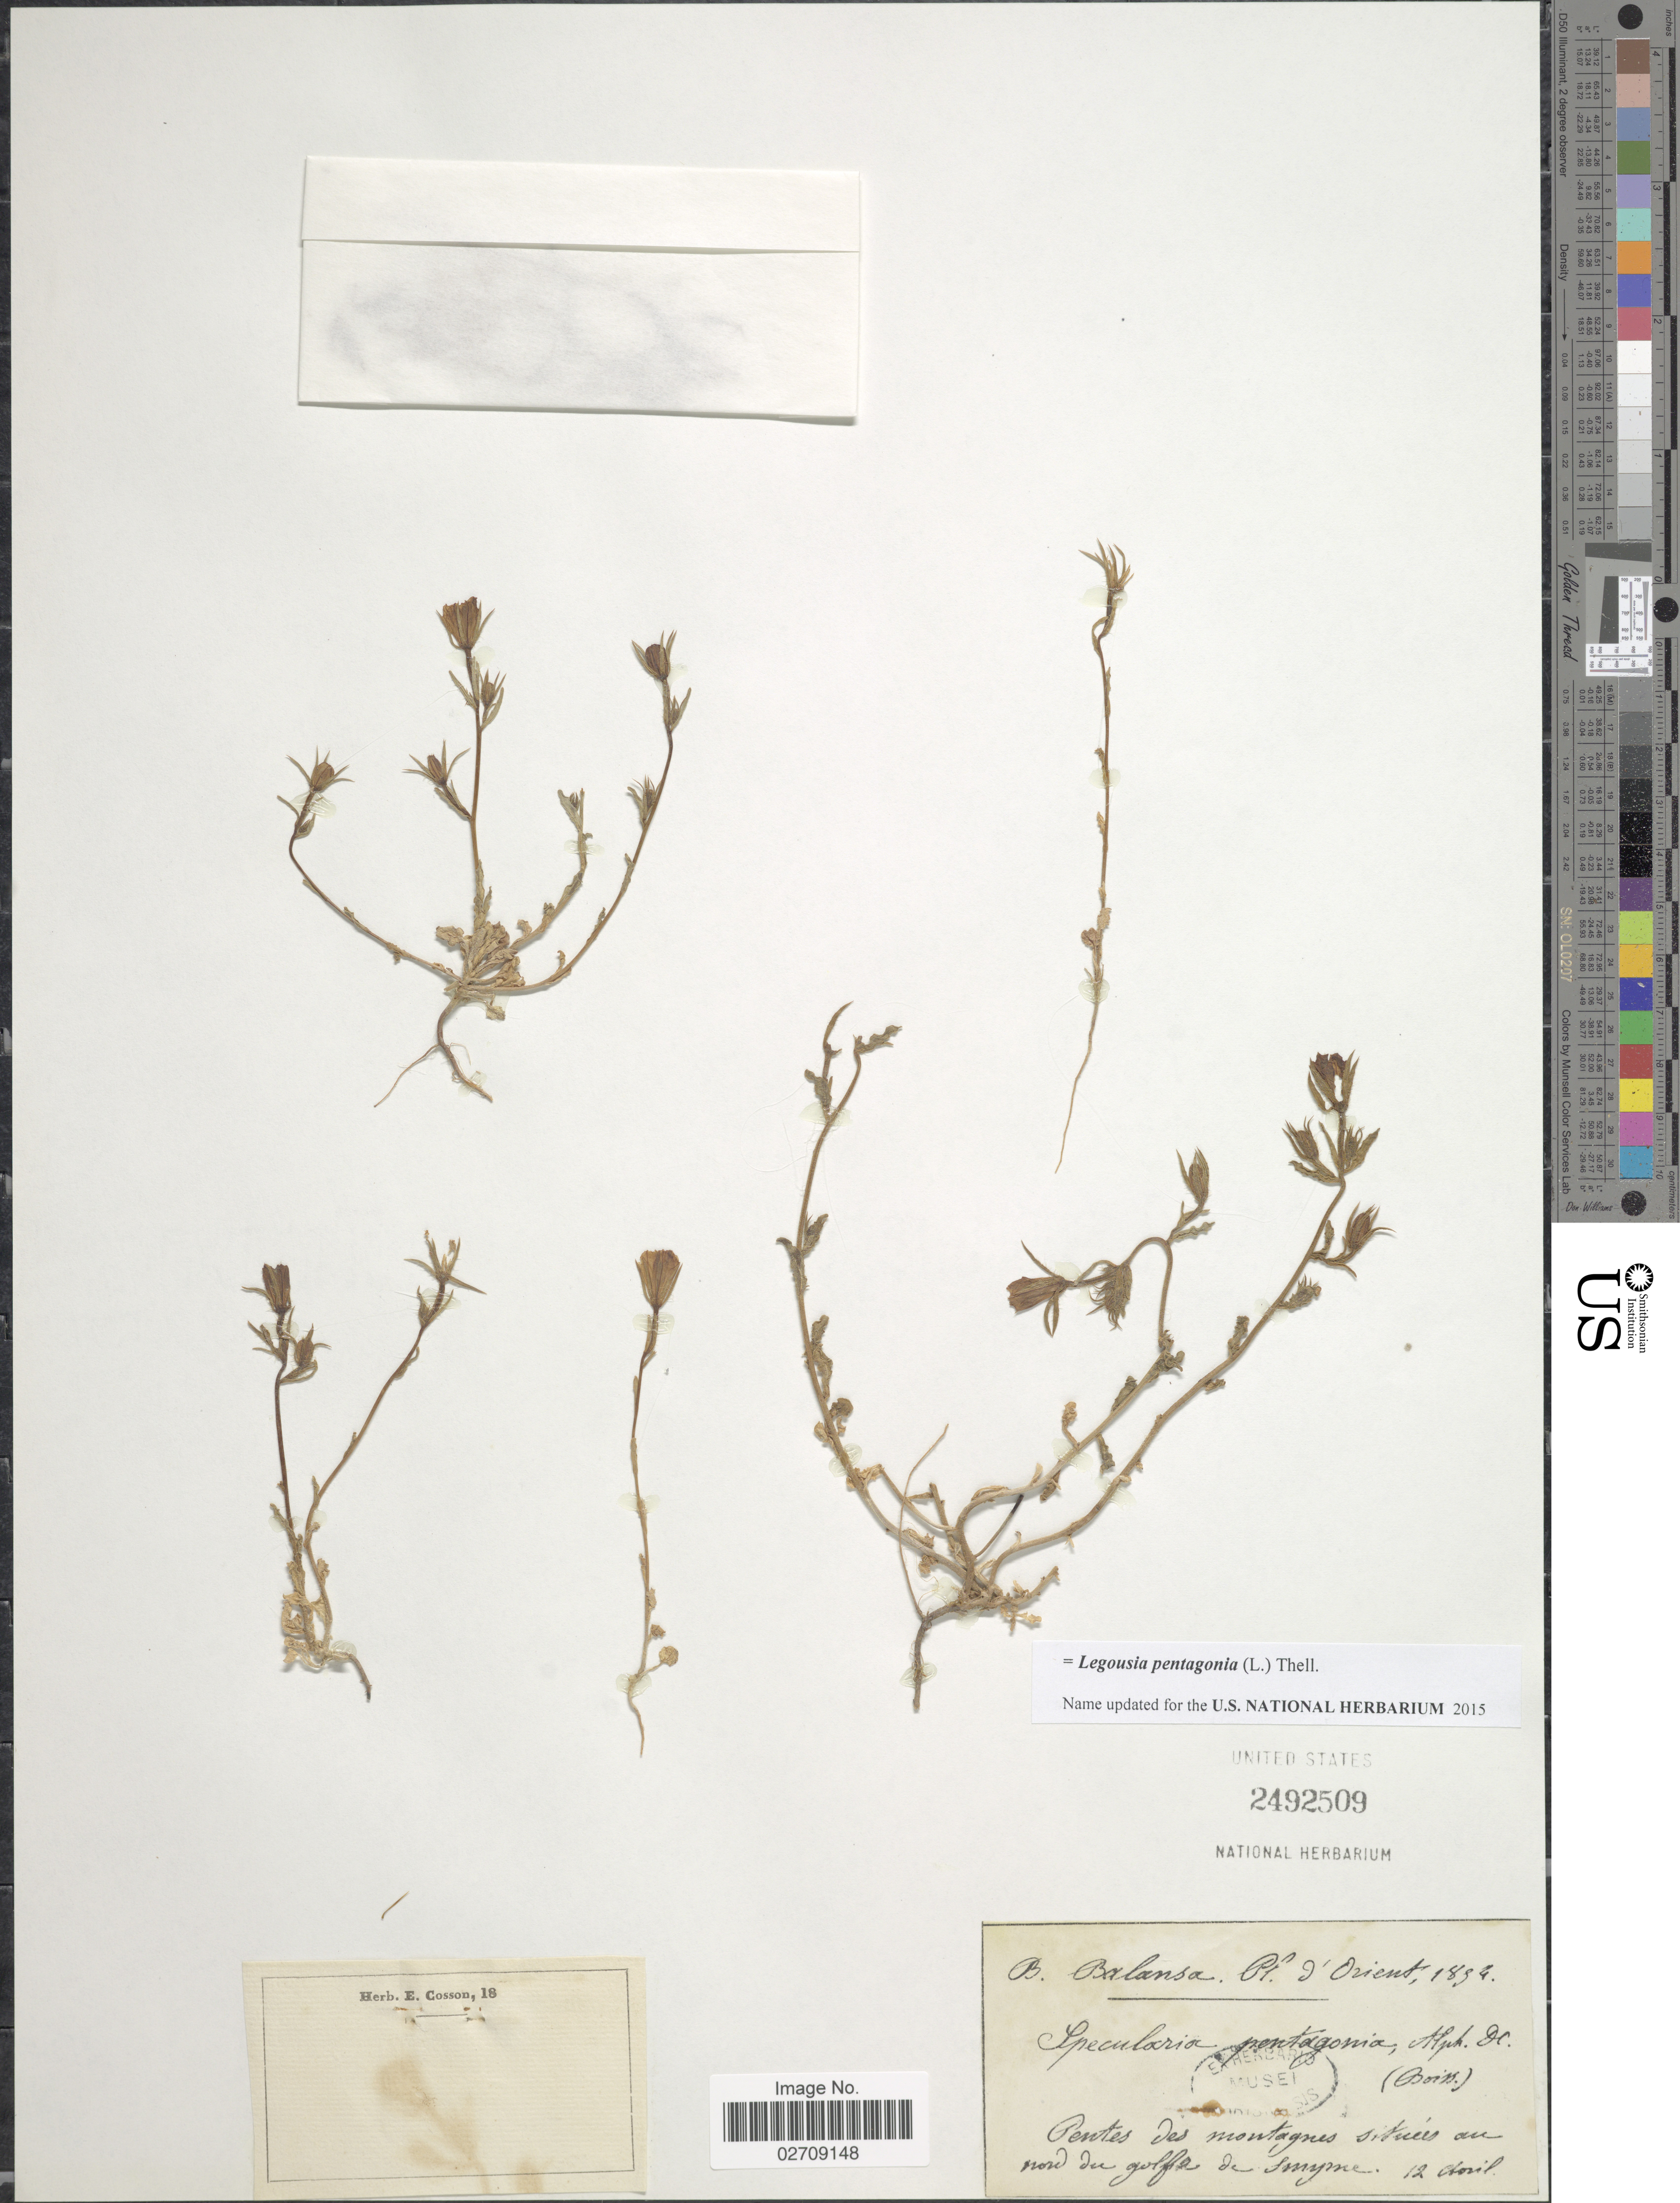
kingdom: Plantae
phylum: Tracheophyta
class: Magnoliopsida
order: Asterales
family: Campanulaceae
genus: Legousia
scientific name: Legousia pentagonia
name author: (L.) Thell.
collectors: B. Balansa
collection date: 1894-04-12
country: Turkey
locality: D'Orient. Pentes des montagnes stues au nord de golfe de Smyrne [interpreted]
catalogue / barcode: US 2492509